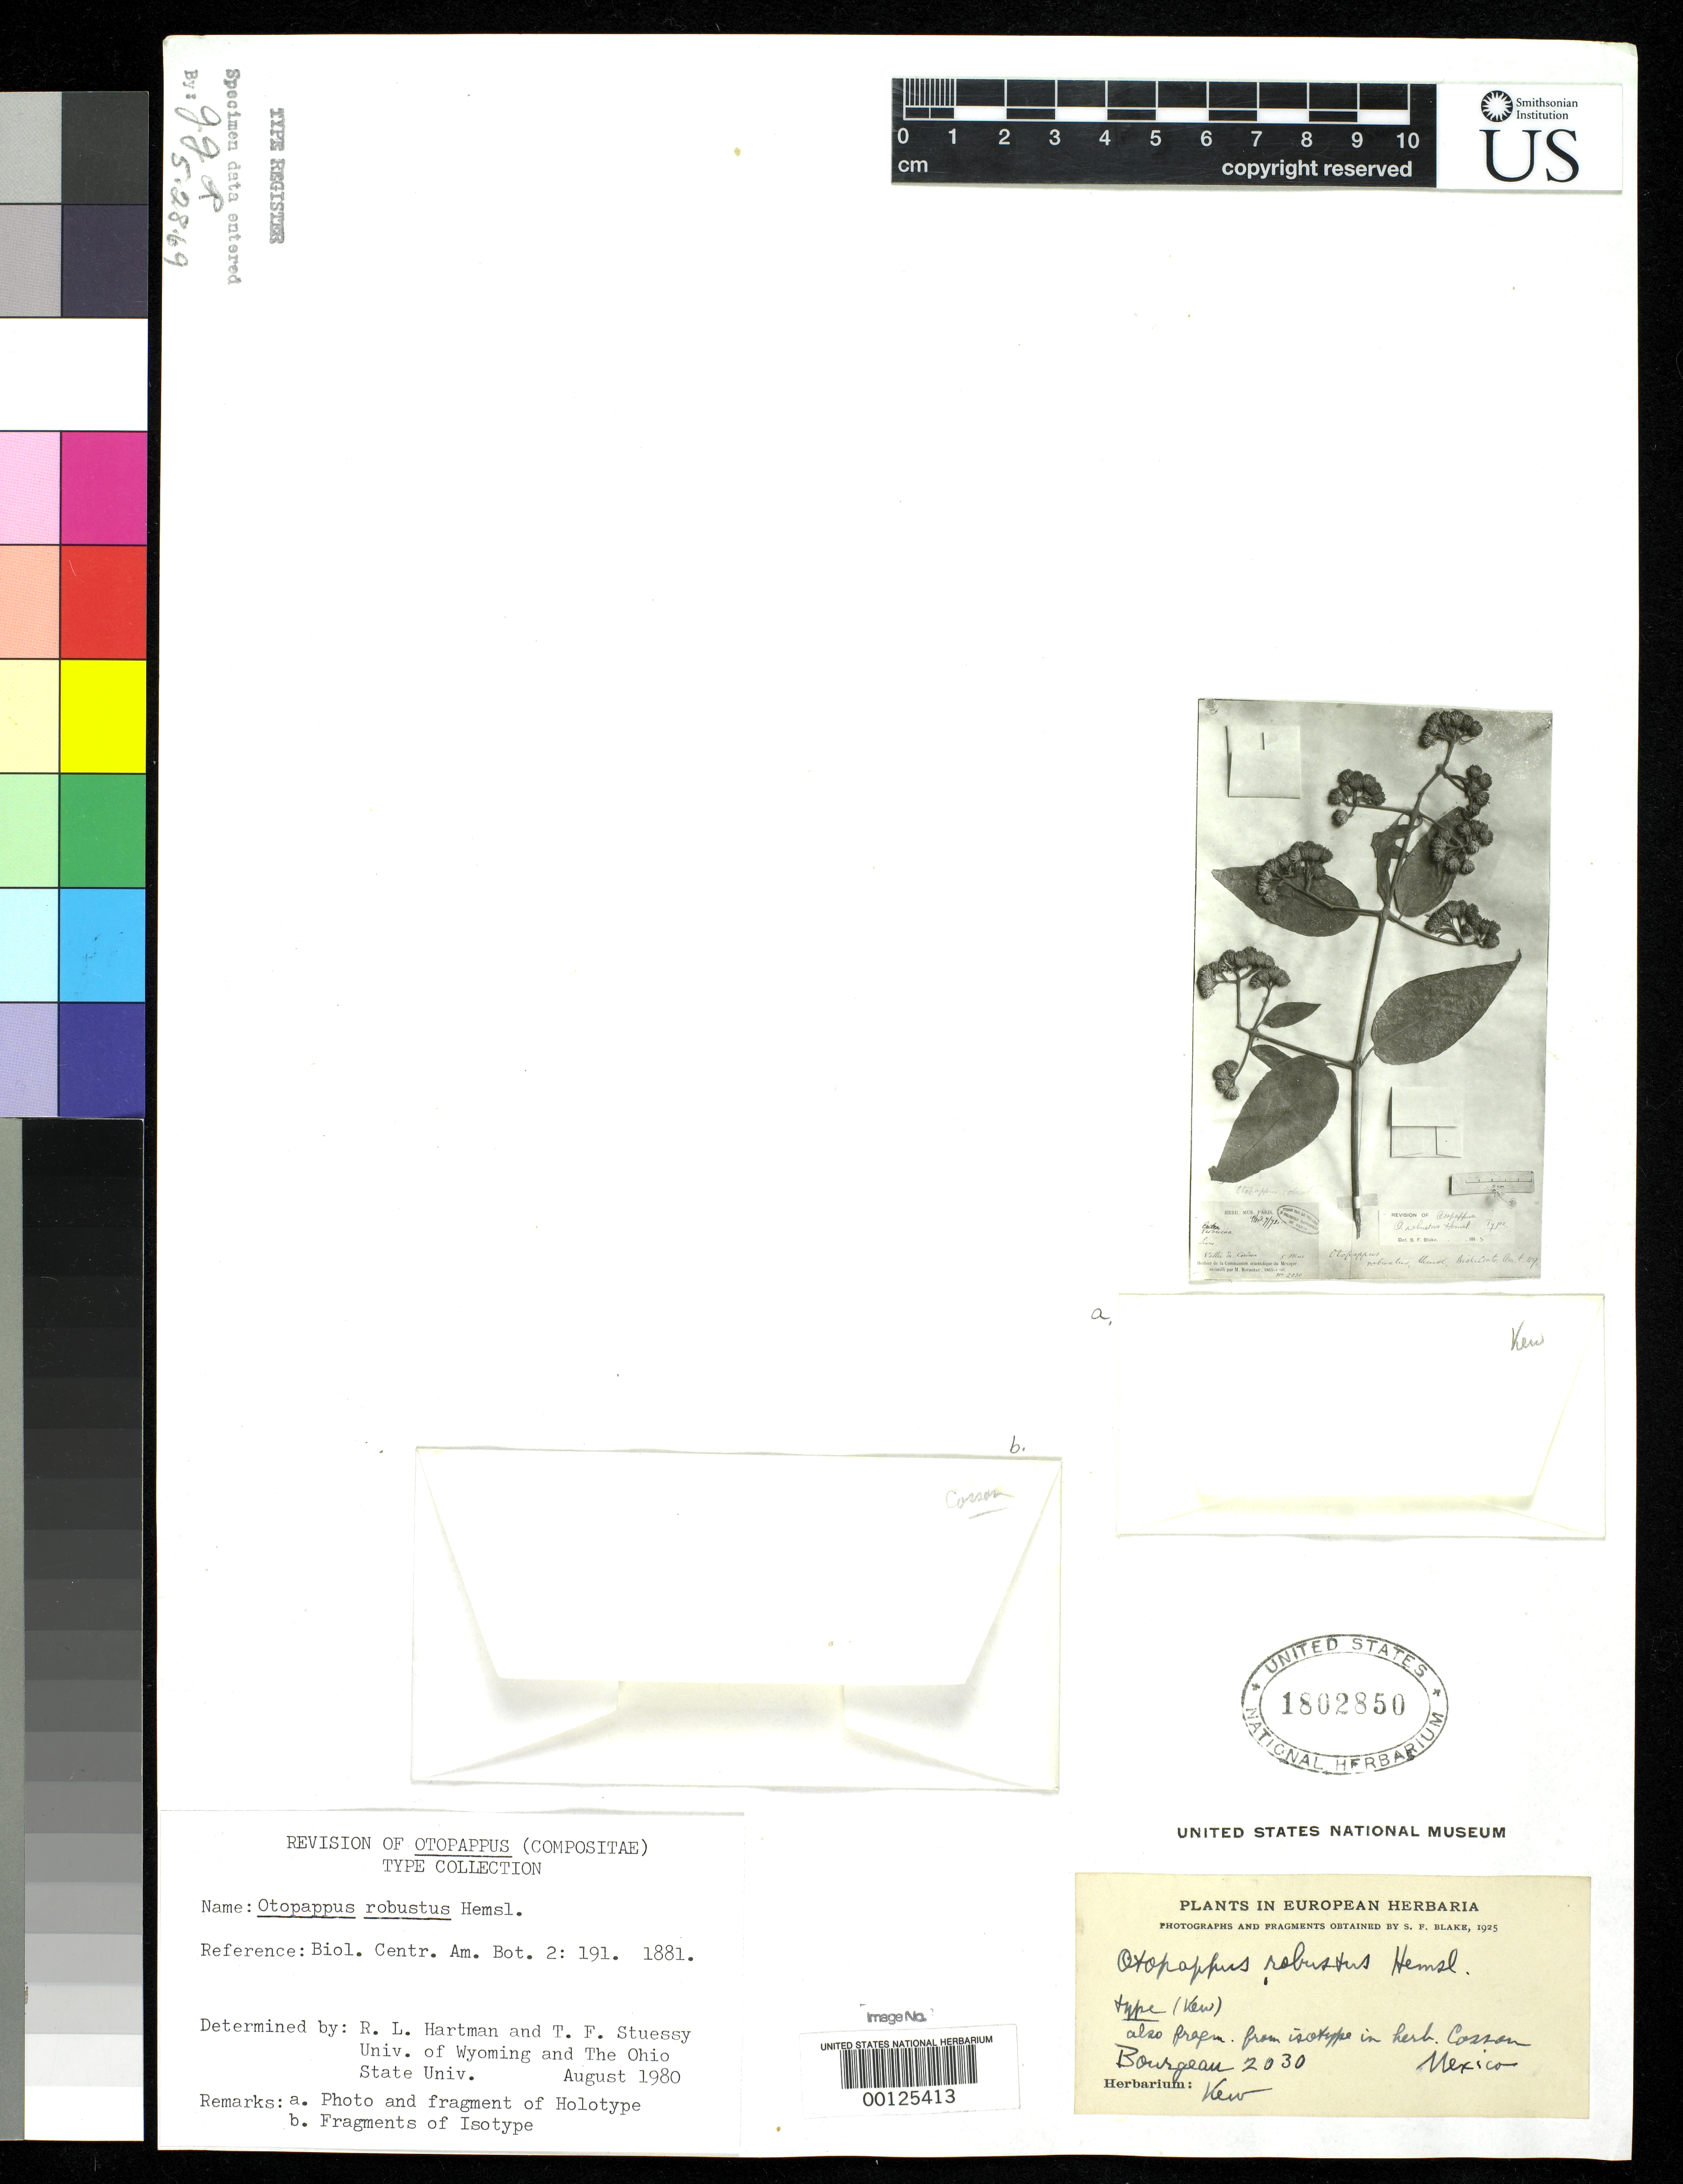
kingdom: Plantae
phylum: Tracheophyta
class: Magnoliopsida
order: Asterales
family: Asteraceae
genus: Otopappus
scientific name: Otopappus robustus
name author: Hemsl.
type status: Type Fragment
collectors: E. Bourgeau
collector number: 2030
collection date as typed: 05 Mar 1866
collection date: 1866-03-05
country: Mexico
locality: Valley of Cordova.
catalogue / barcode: US 1802850